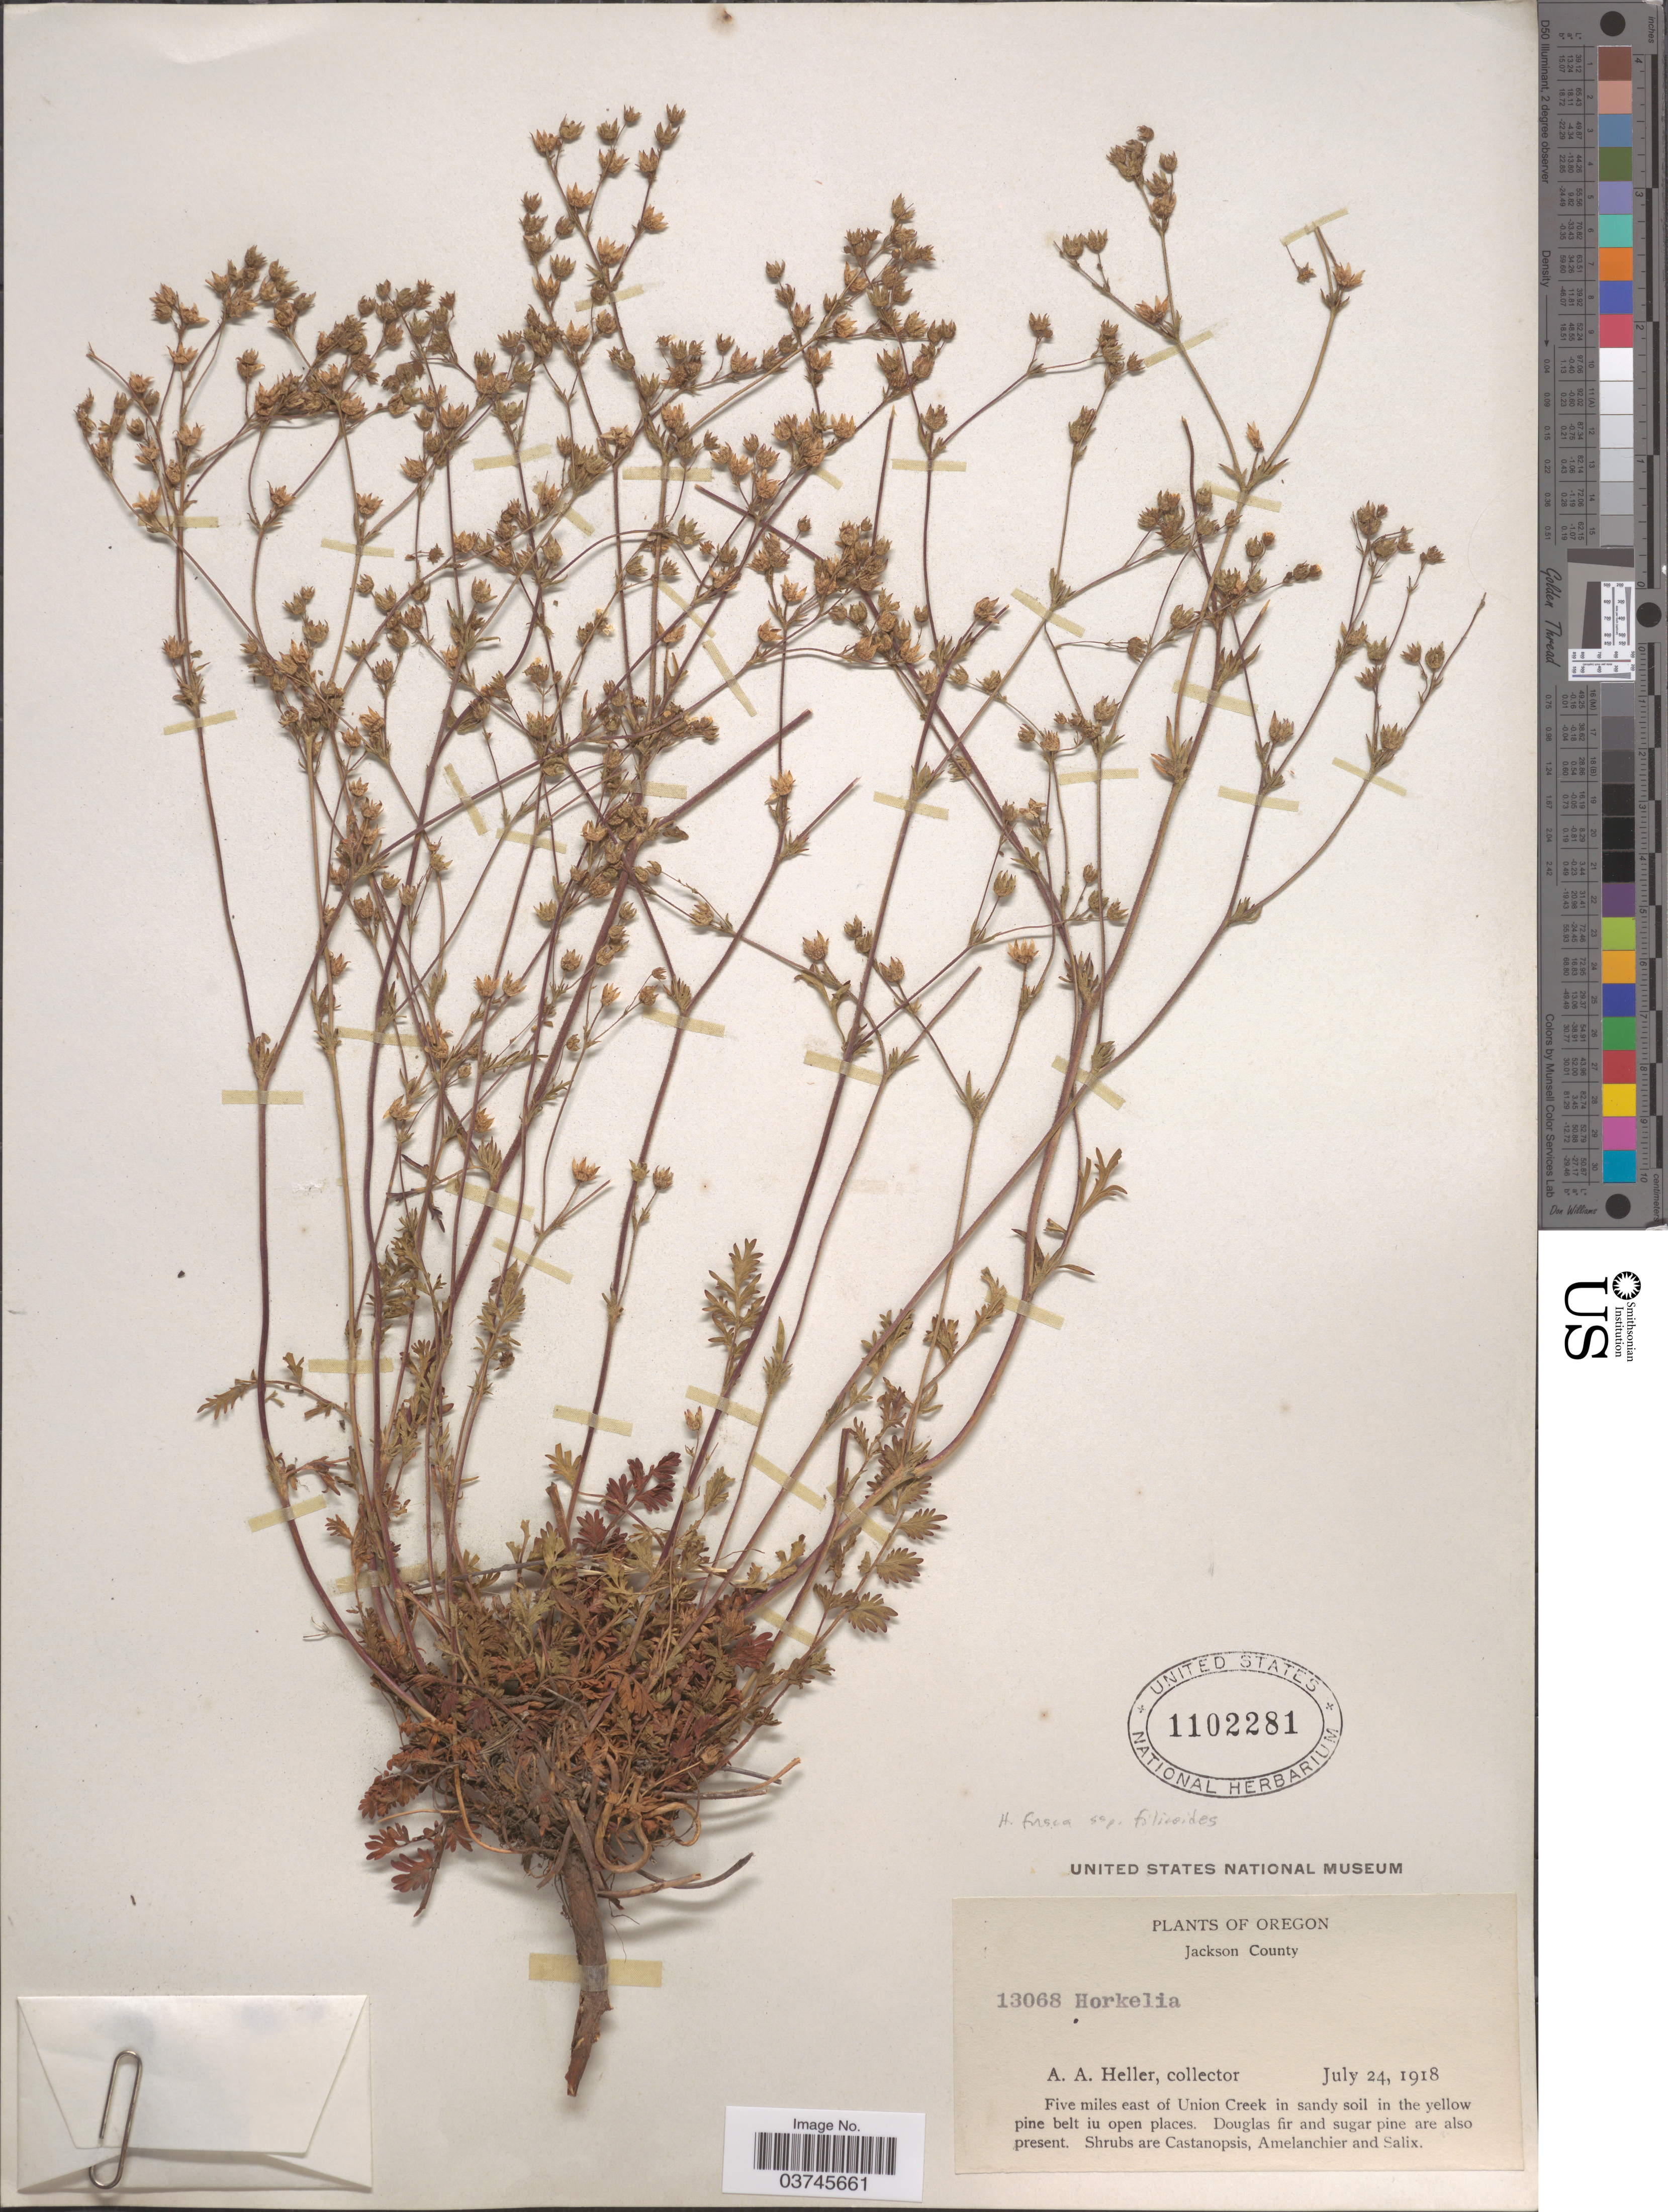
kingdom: Plantae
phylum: Tracheophyta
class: Magnoliopsida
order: Rosales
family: Rosaceae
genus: Potentilla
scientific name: Potentilla douglasii var. filicoides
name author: Crum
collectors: A. A. Heller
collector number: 13068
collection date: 1918-07-24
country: United States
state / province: Oregon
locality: Jackson County. Five miles east of Union Creek in sandy soil in the yellow pine belt iu open places.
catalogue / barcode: US 1102281